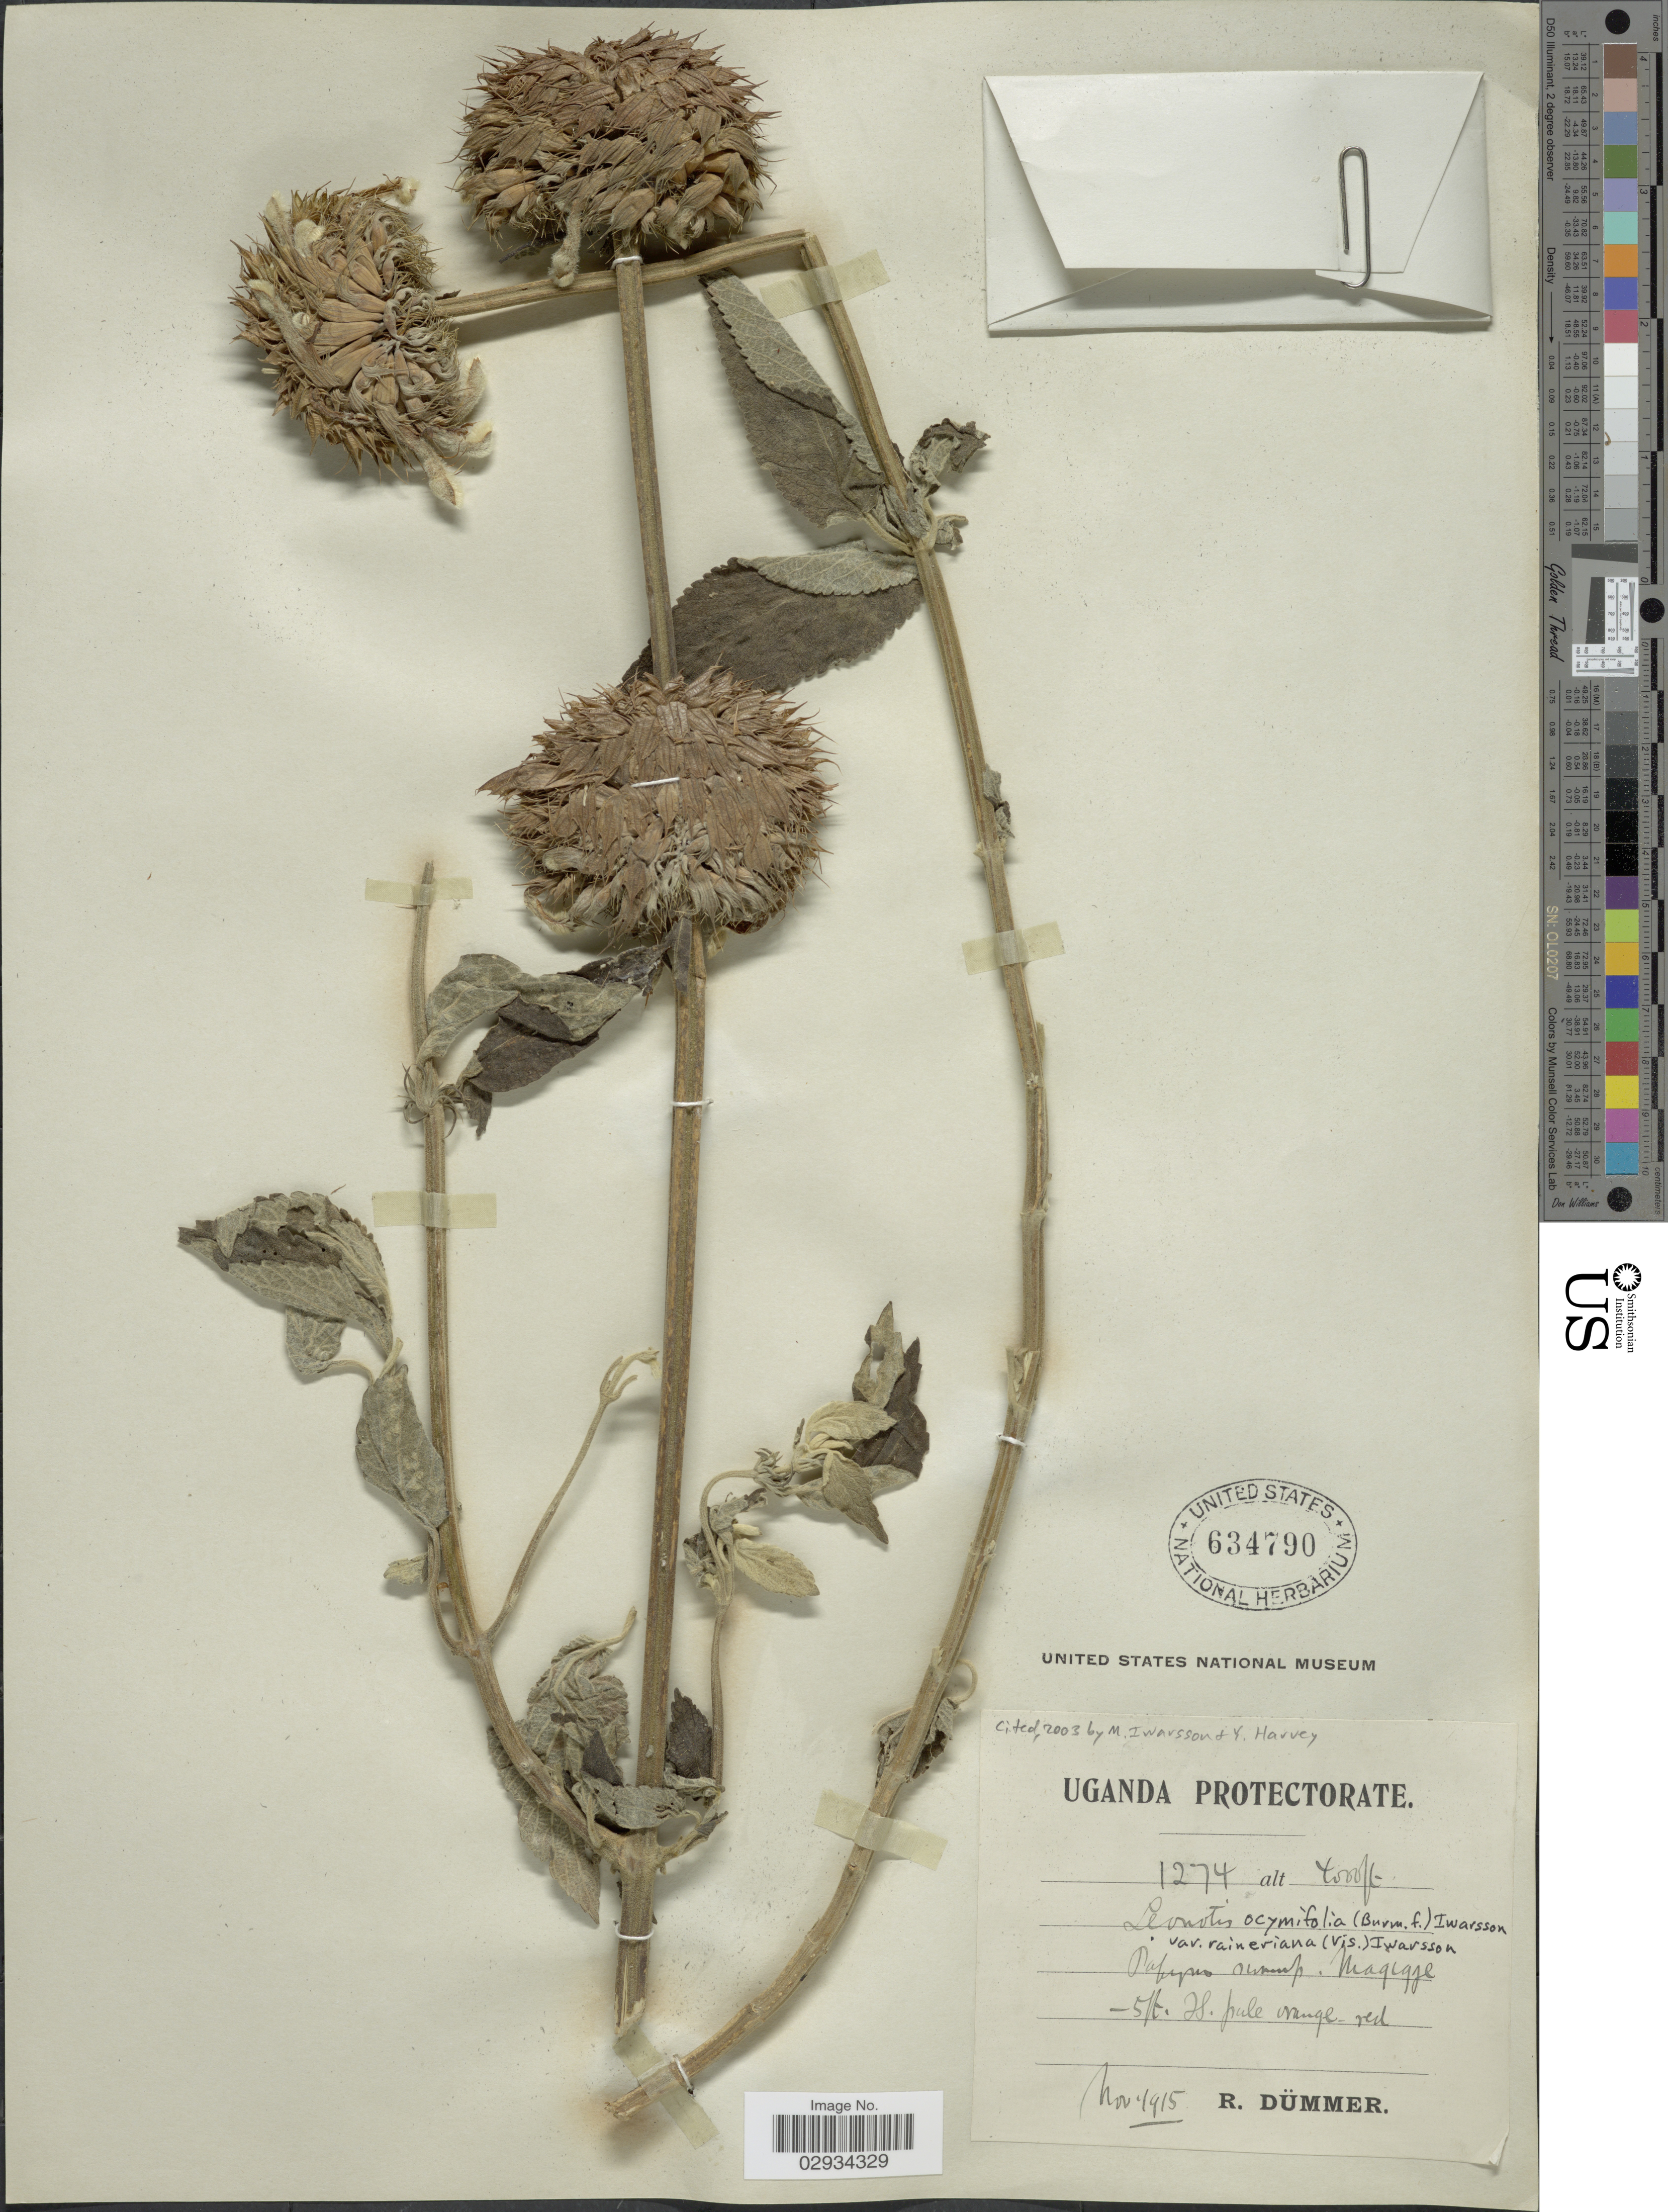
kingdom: Plantae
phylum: Tracheophyta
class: Magnoliopsida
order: Lamiales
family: Lamiaceae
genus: Leonotis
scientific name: Leonotis ocymifolia var. raineriana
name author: Iwarsson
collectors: R. A. Dümmer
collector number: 1274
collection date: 1915-11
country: Uganda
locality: Uganda Protectorate. Papyrus swamp, Magigye.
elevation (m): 1219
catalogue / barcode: US 634790